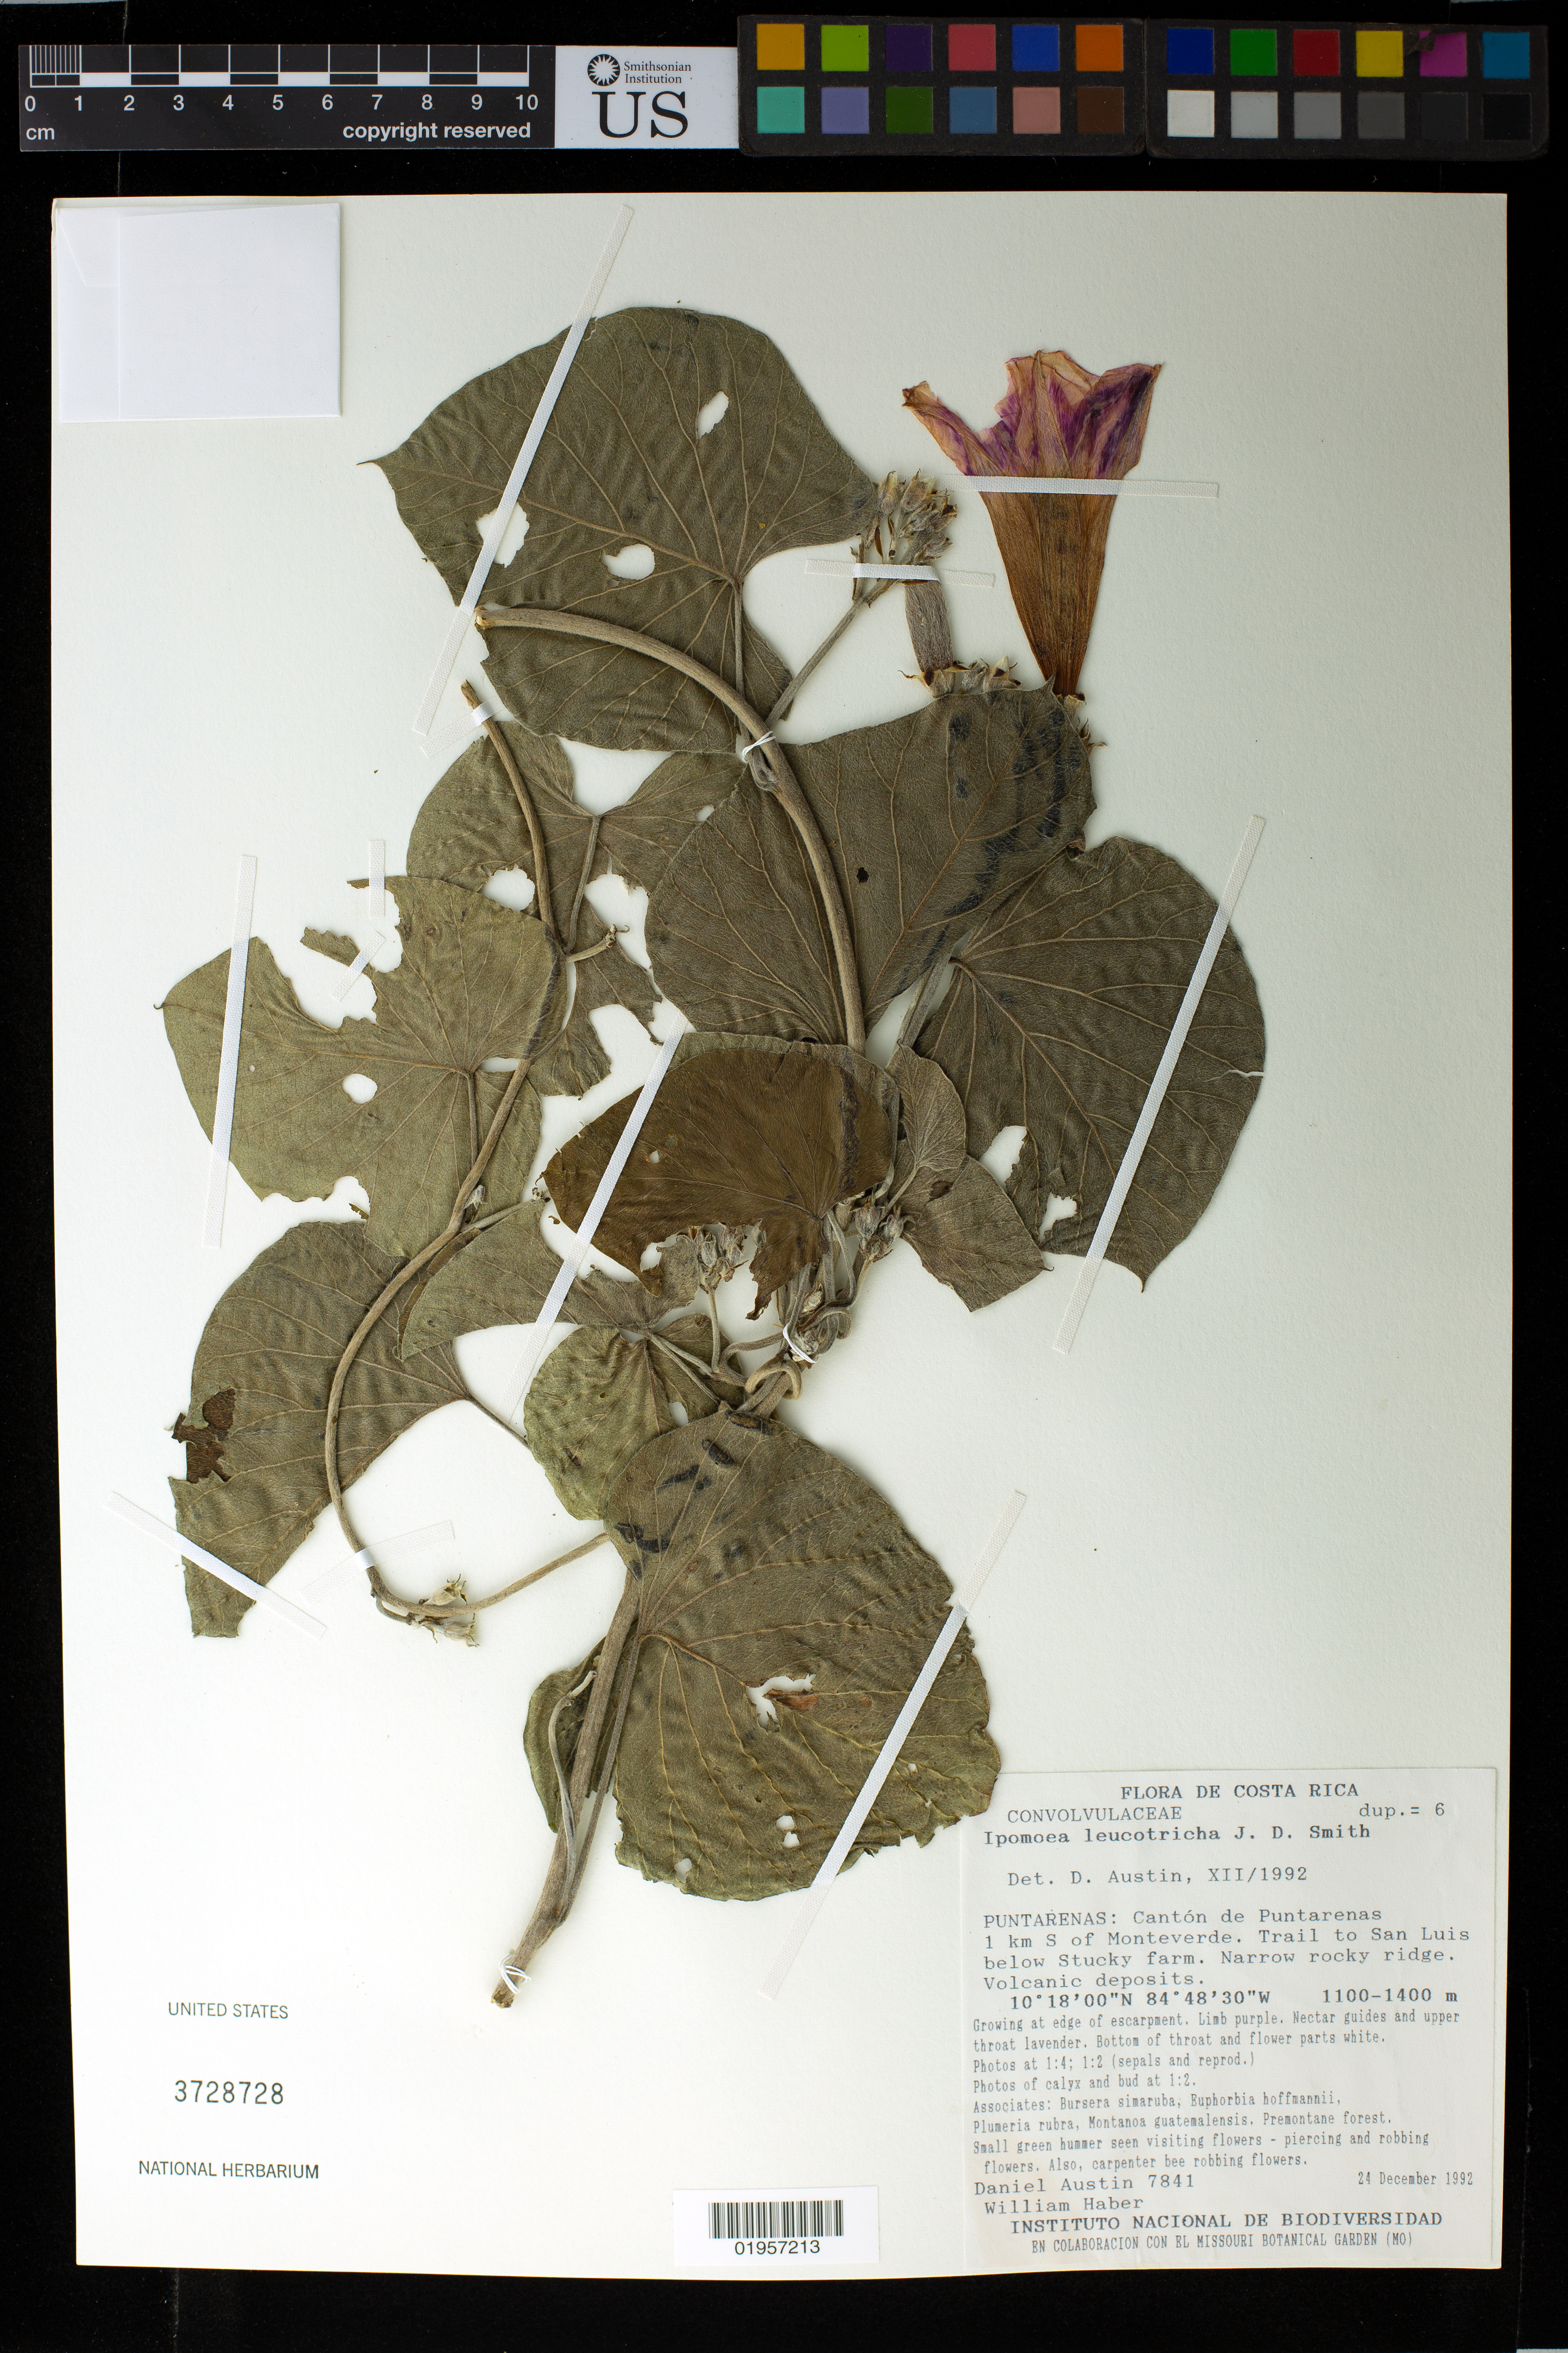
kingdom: Plantae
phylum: Tracheophyta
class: Magnoliopsida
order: Solanales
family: Convolvulaceae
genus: Ipomoea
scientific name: Ipomoea leucotricha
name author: Donn. Sm.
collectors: D. Austin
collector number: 7841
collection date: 1992-12-24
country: Costa Rica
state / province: Puntarenas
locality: Canton de Puntarenas, 1 km S of Monteverde, trail to San Luis below Stucky farm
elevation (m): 1100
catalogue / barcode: US 3728728